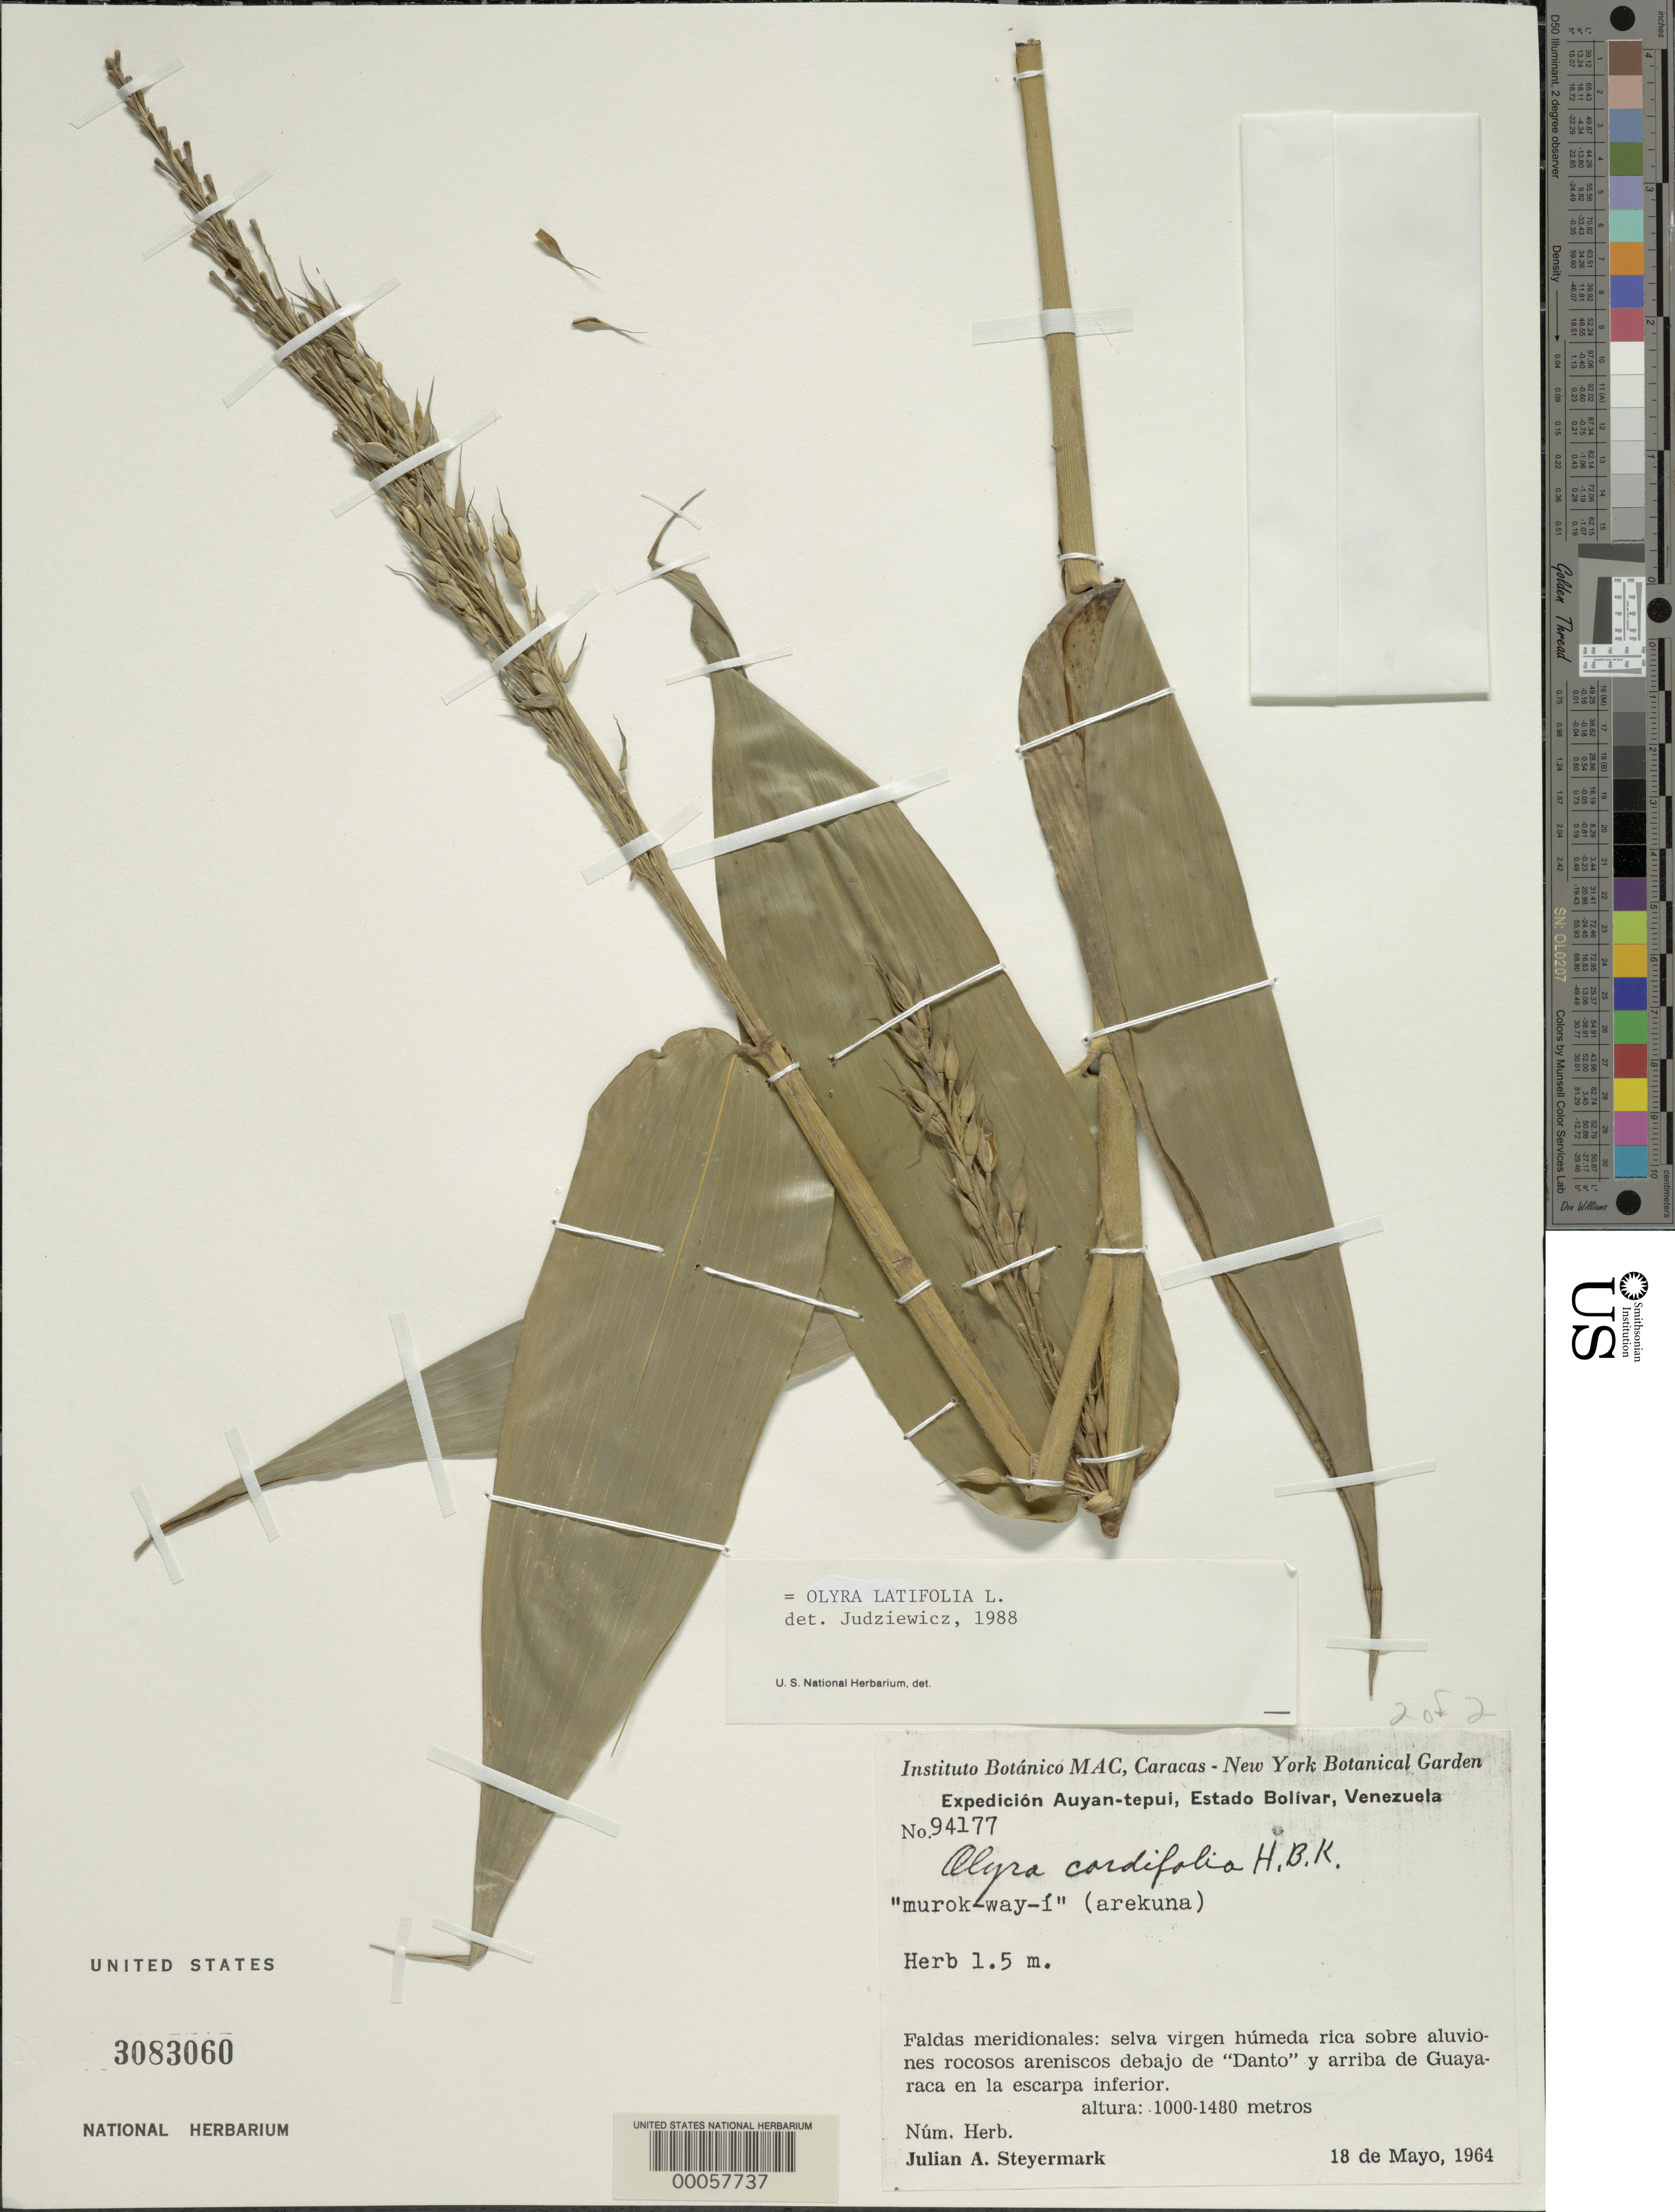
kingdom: Plantae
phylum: Tracheophyta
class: Liliopsida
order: Poales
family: Poaceae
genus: Olyra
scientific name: Olyra latifolia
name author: L.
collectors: J. Steyermark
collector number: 94177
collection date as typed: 18 May 1964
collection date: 1964-05-18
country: Venezuela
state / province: Bolivar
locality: Southern slope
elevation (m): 1000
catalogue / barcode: US 3083060